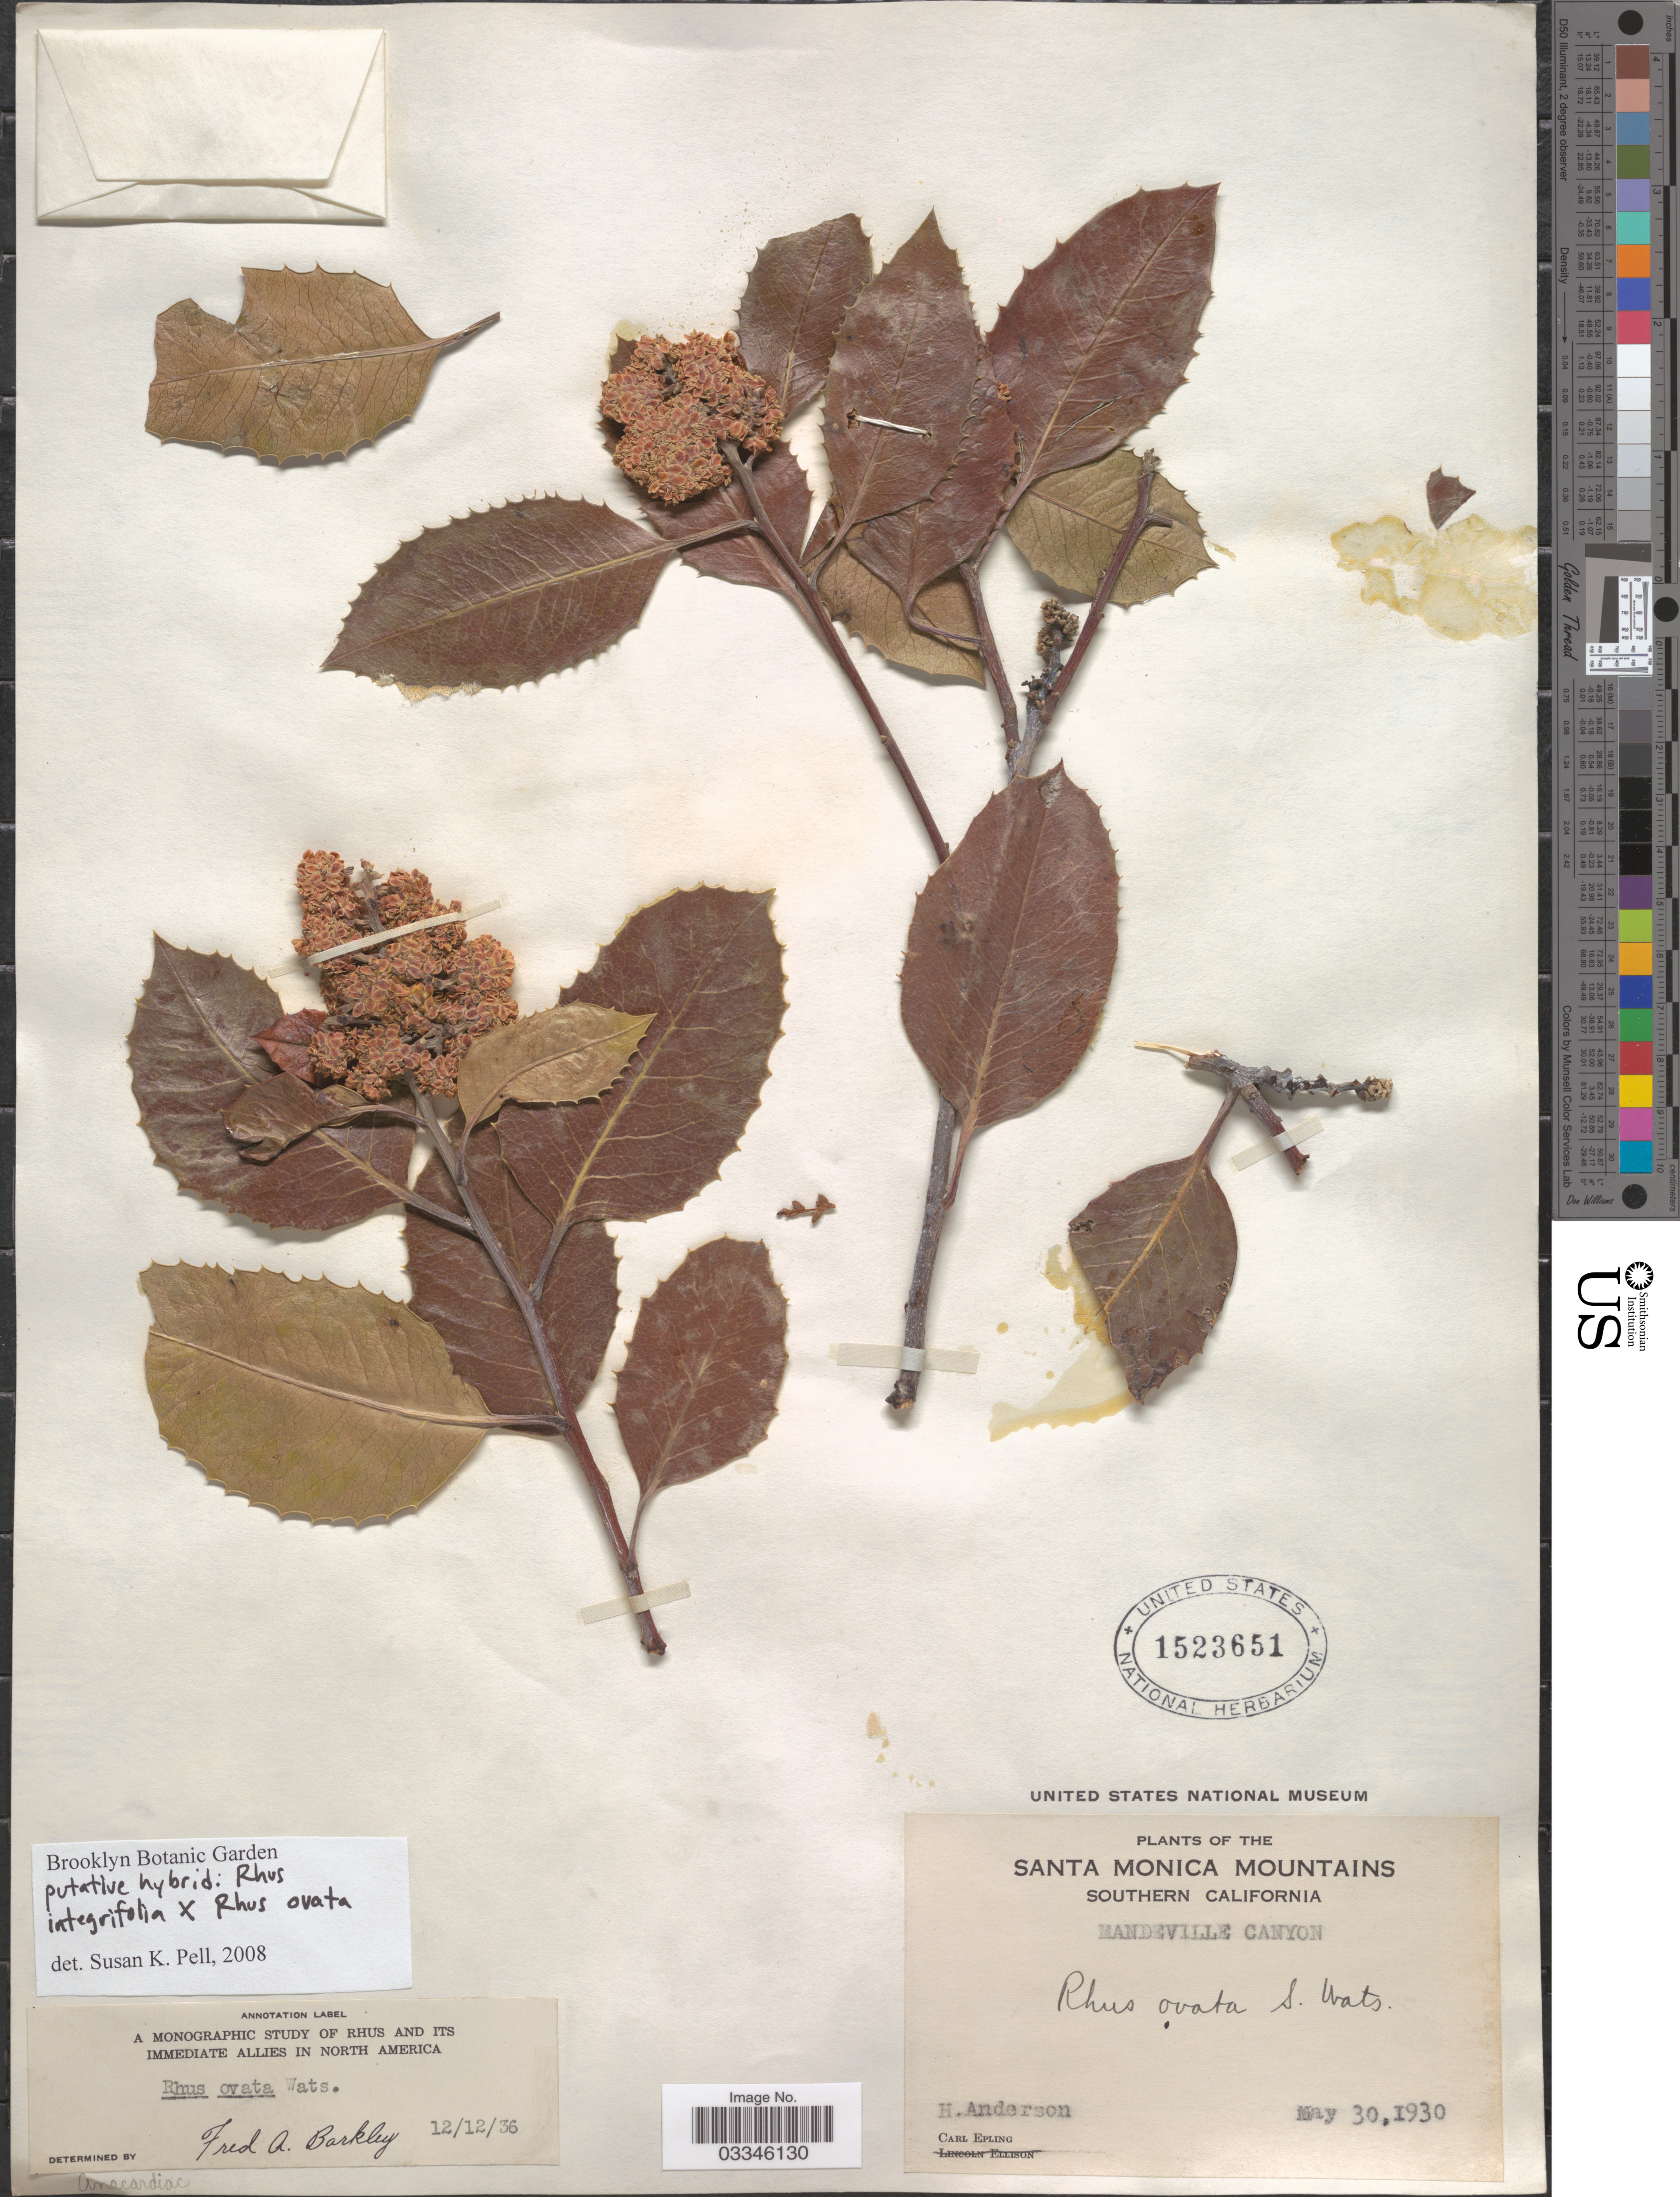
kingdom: Plantae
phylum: Tracheophyta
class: Magnoliopsida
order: Sapindales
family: Anacardiaceae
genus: Rhus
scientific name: Rhus integrifolia x R. ovata S. Watson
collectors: C. C. Epling & H. Anderson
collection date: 1930-05-30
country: United States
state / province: California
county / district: Los Angeles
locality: Santa Monica Mountains. Southern California. Mandeville Canyon.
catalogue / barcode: US 1523651